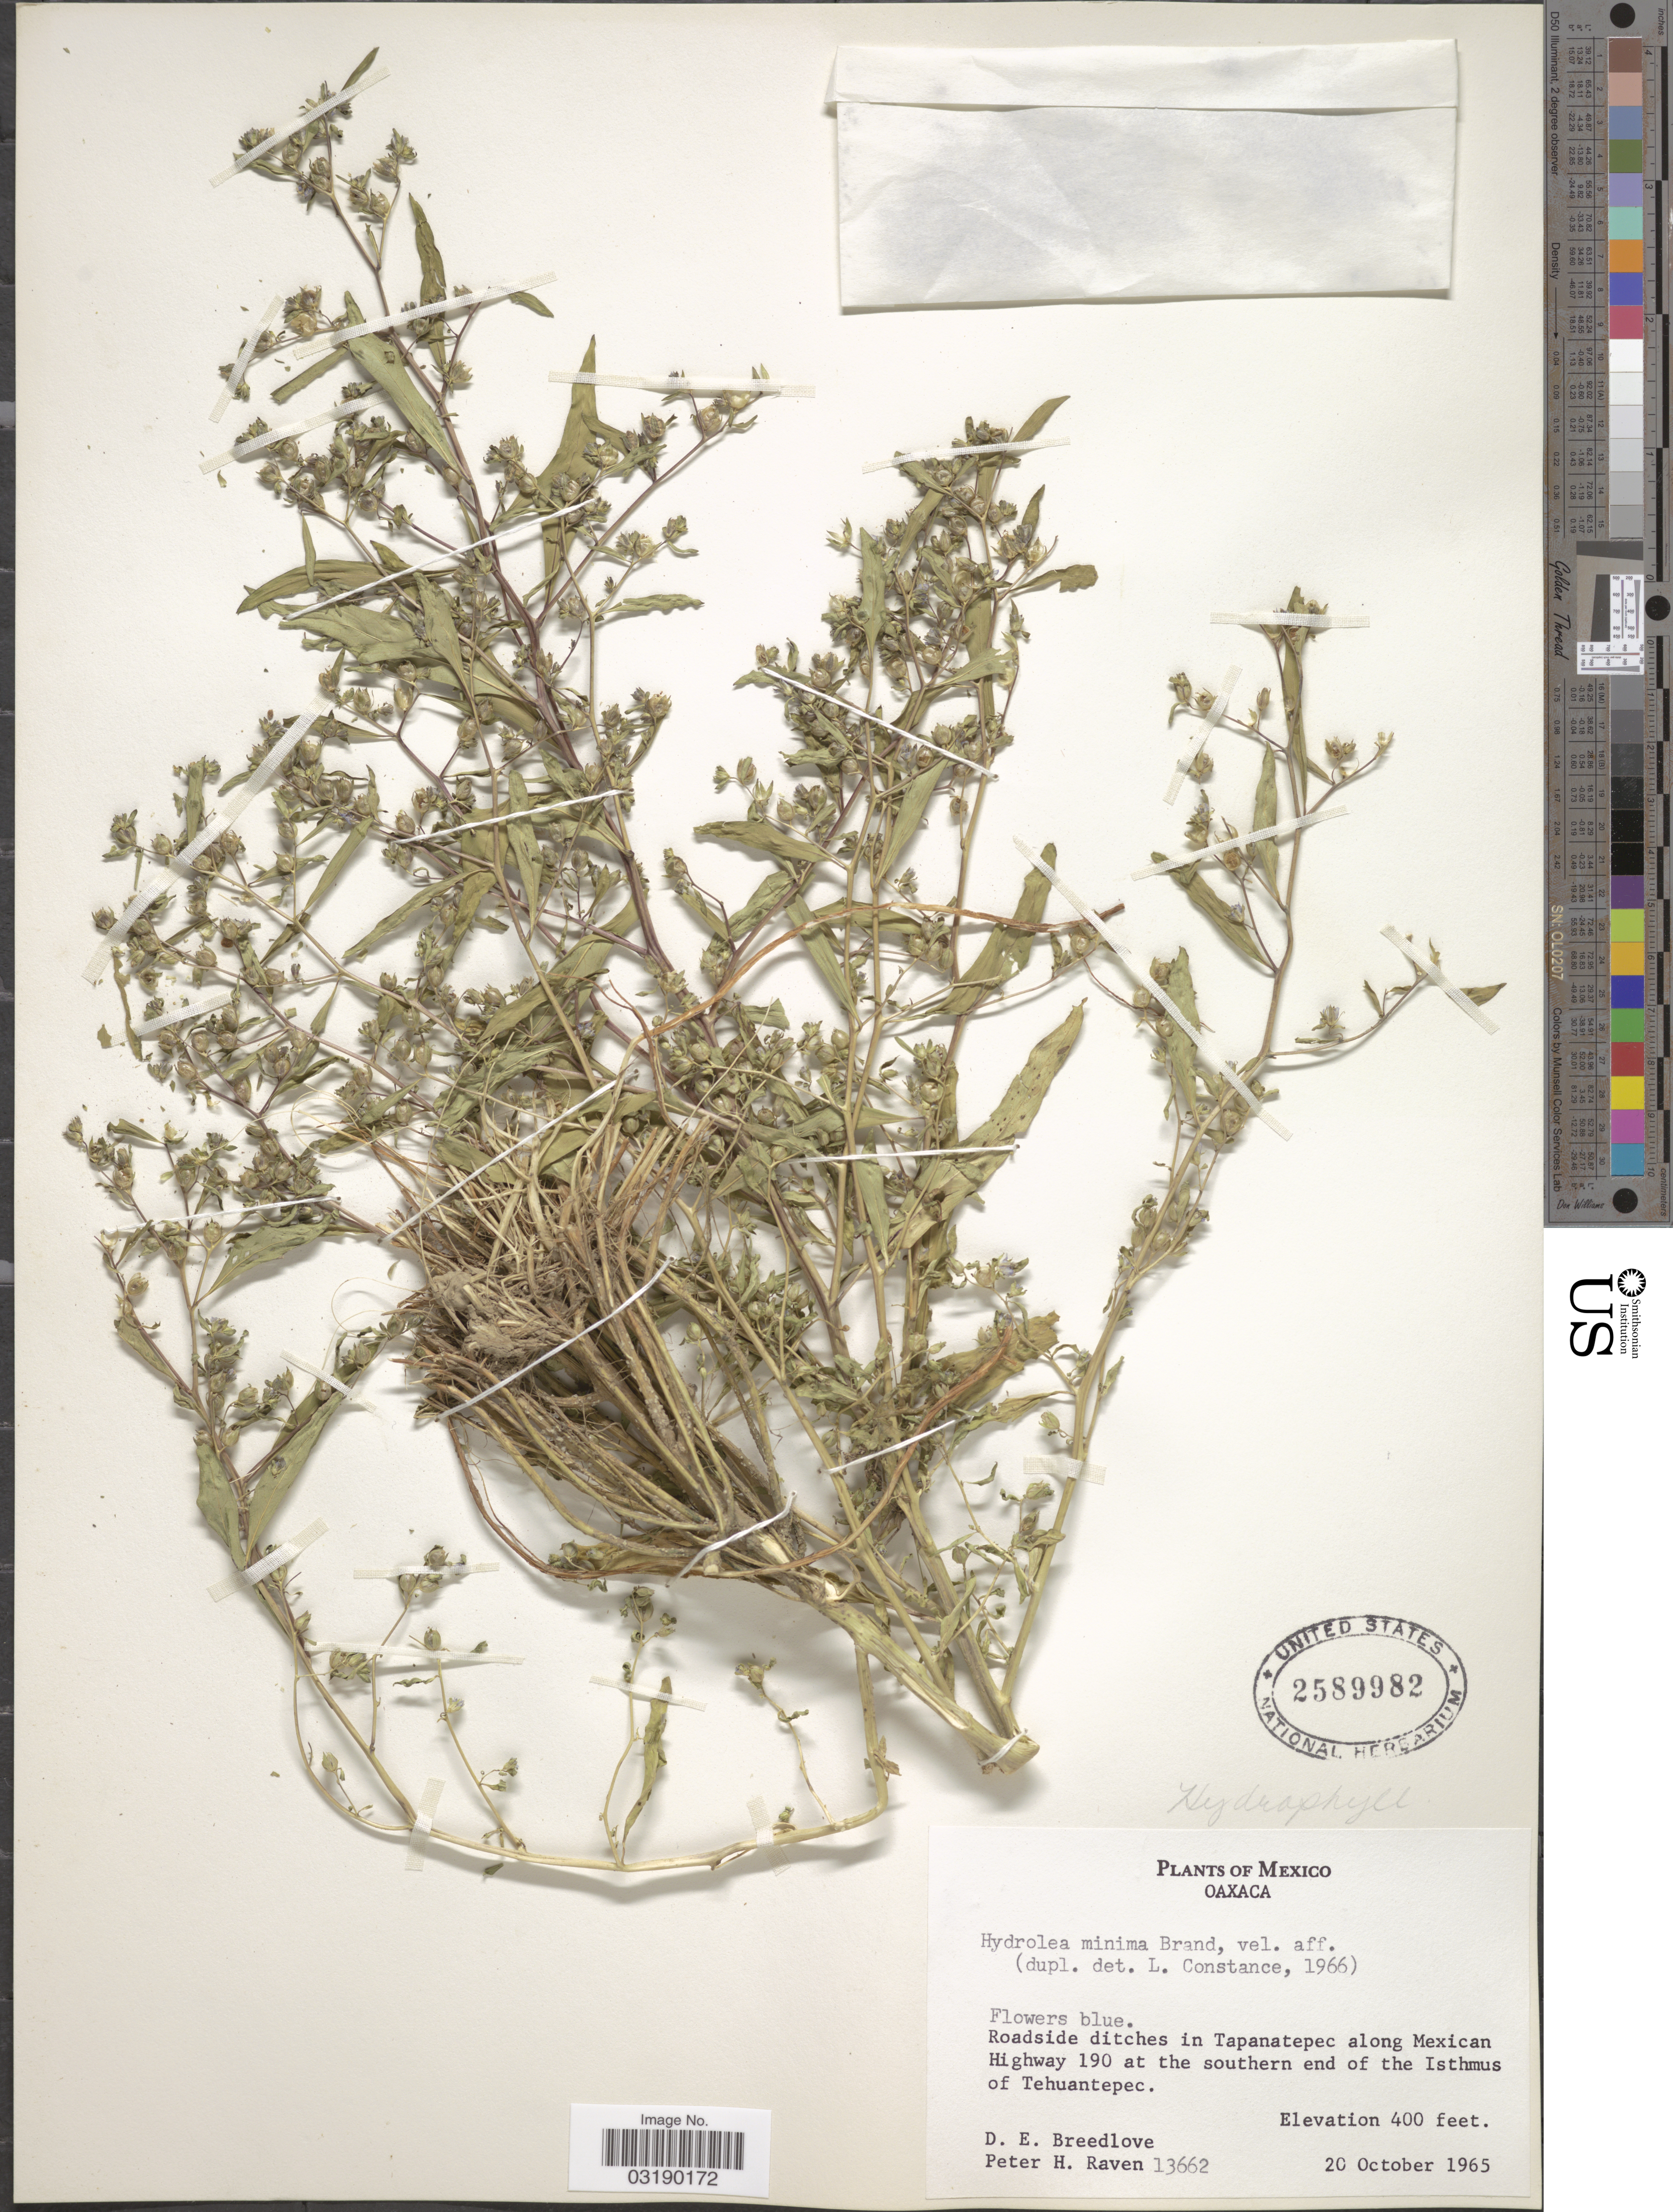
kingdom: Plantae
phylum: Tracheophyta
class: Magnoliopsida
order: Solanales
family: Hydroleaceae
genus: Hydrolea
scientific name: Hydrolea minima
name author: Brand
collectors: D. E. Breedlove & P. Raven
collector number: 13662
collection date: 1965-10-20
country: Mexico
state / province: Oaxaca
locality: Roadside ditches in Tapanatepec along Mexican Highway 190 at the southern end of the Isthmus of Tehuantepec.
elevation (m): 122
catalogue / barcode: US 2589982